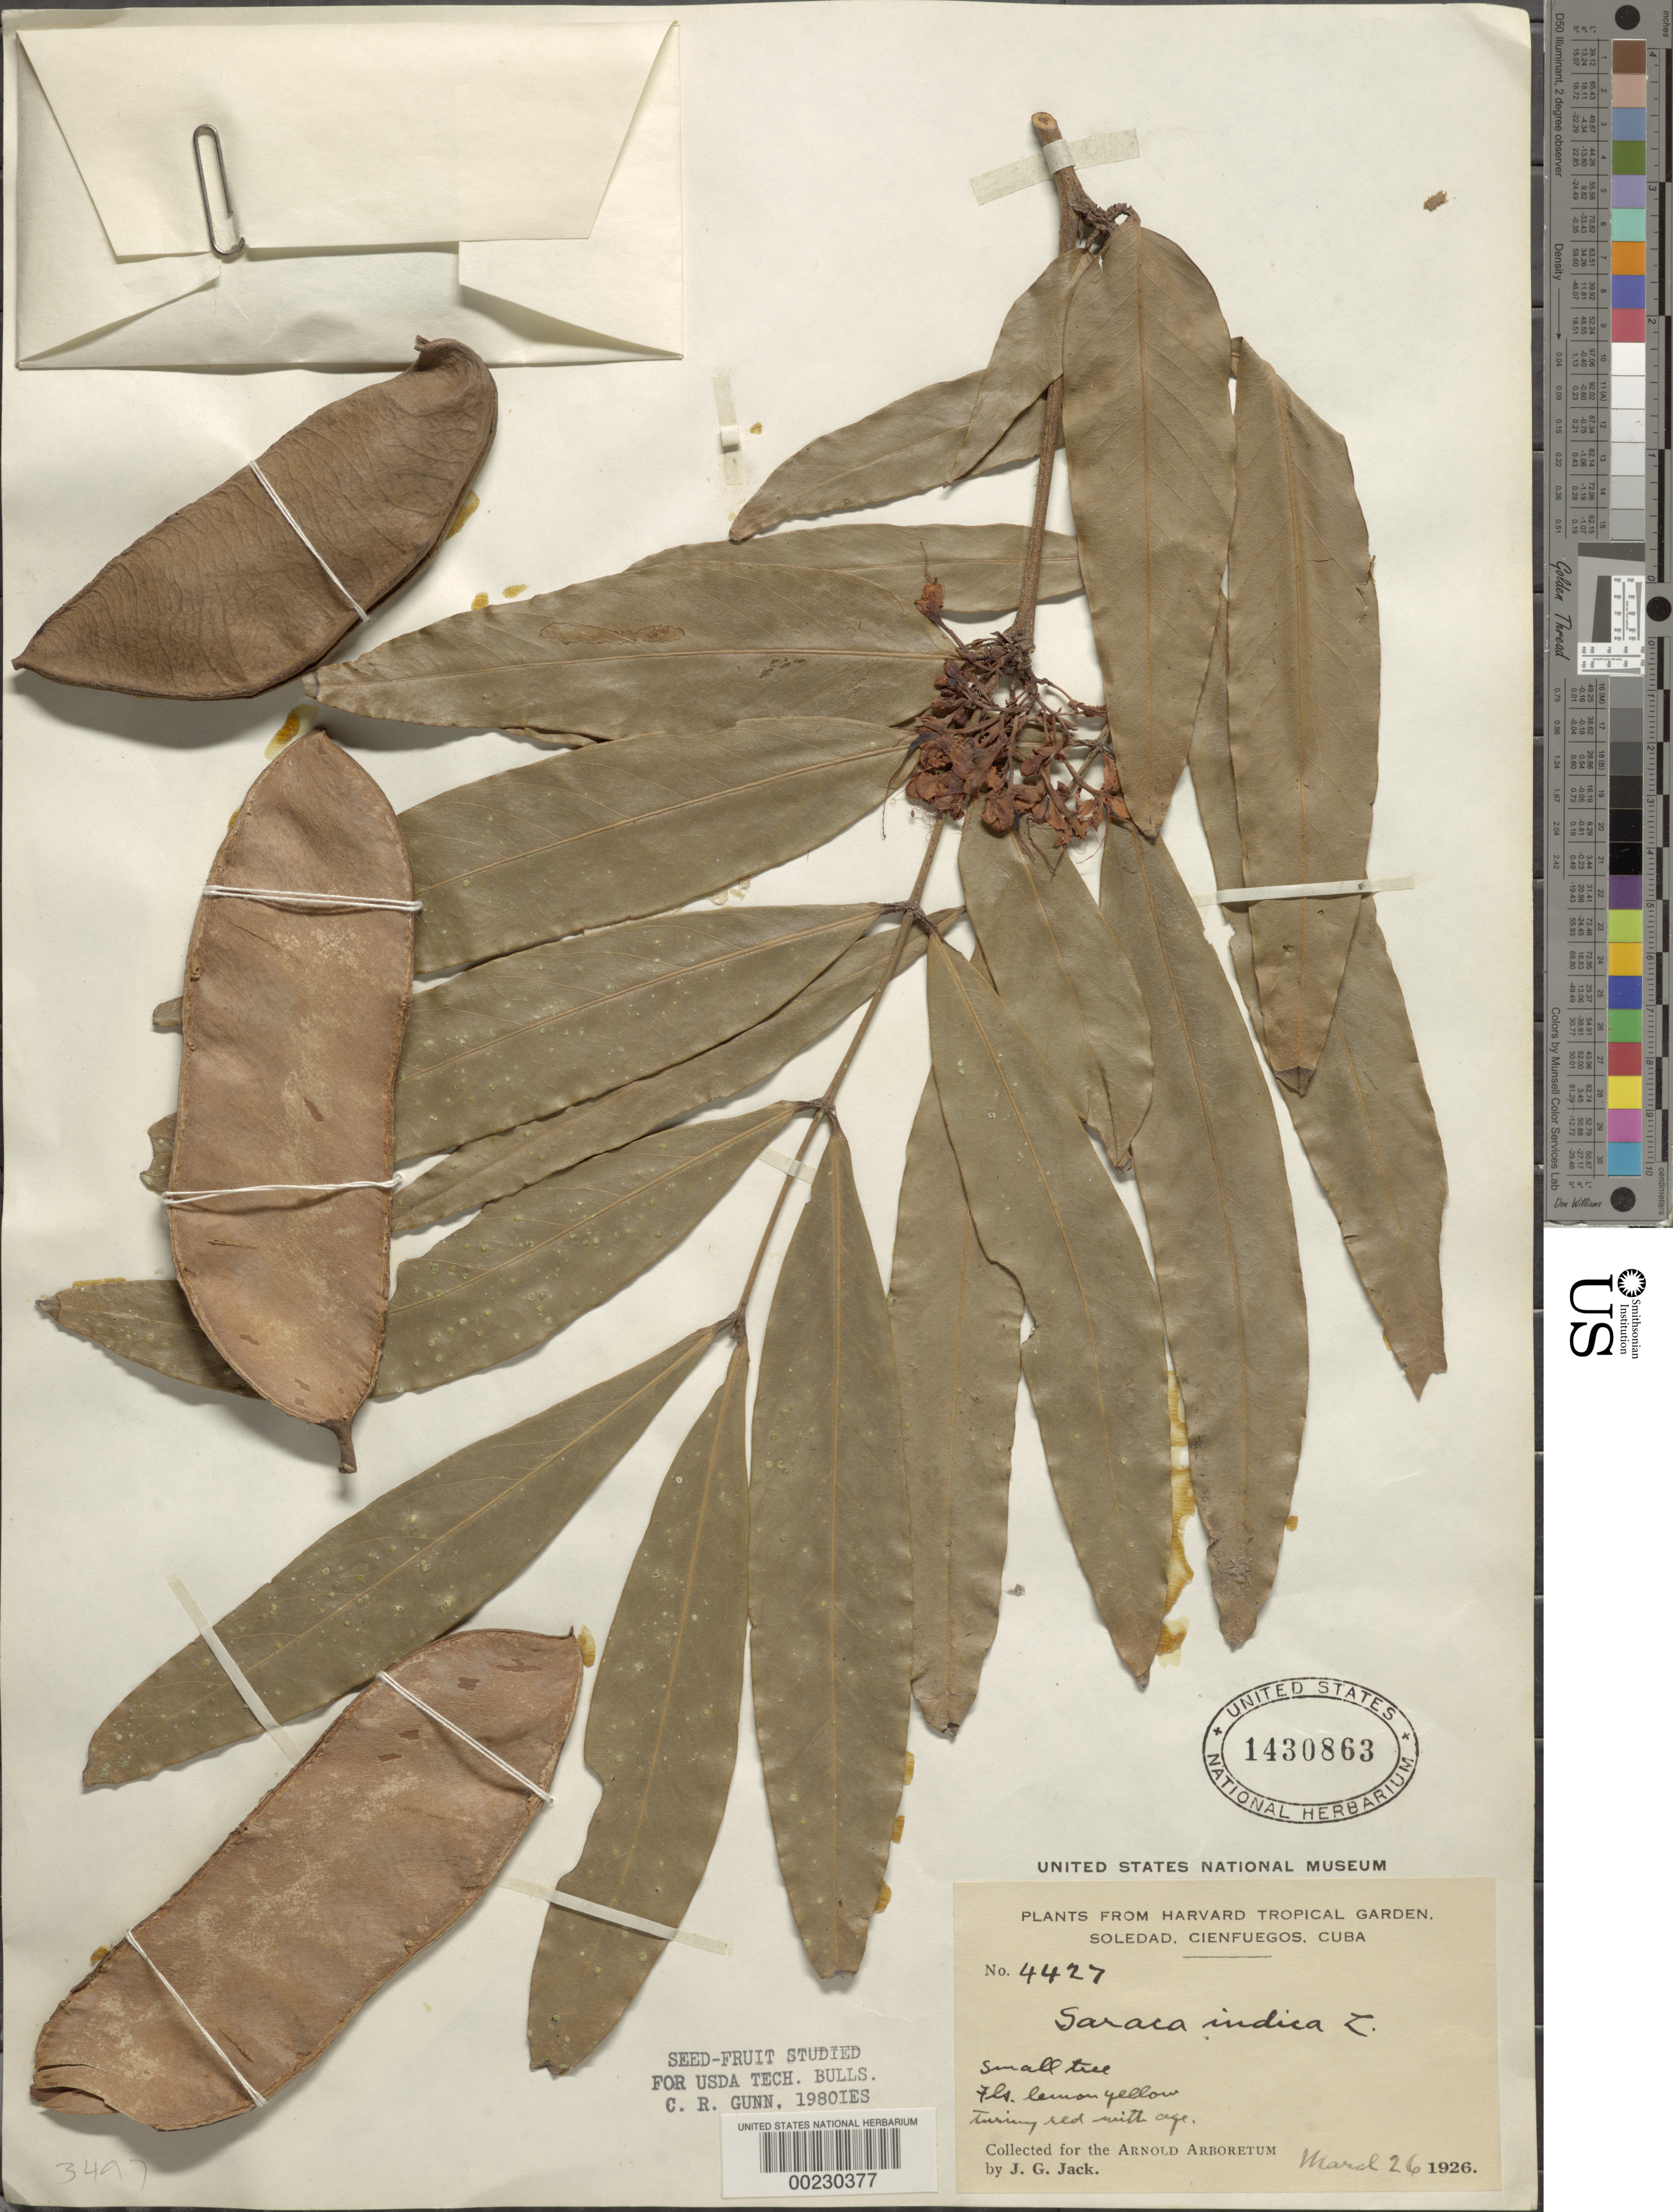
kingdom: Plantae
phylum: Tracheophyta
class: Magnoliopsida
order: Fabales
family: Fabaceae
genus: Saraca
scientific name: Saraca indica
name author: L.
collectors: J. G. Jack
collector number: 4427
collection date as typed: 26 Mar 1926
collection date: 1926-03-26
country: Cuba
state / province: Las Villas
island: Greater Antilles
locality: From harvard tropical garden, soledad, cienfuegos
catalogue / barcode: US 1430863